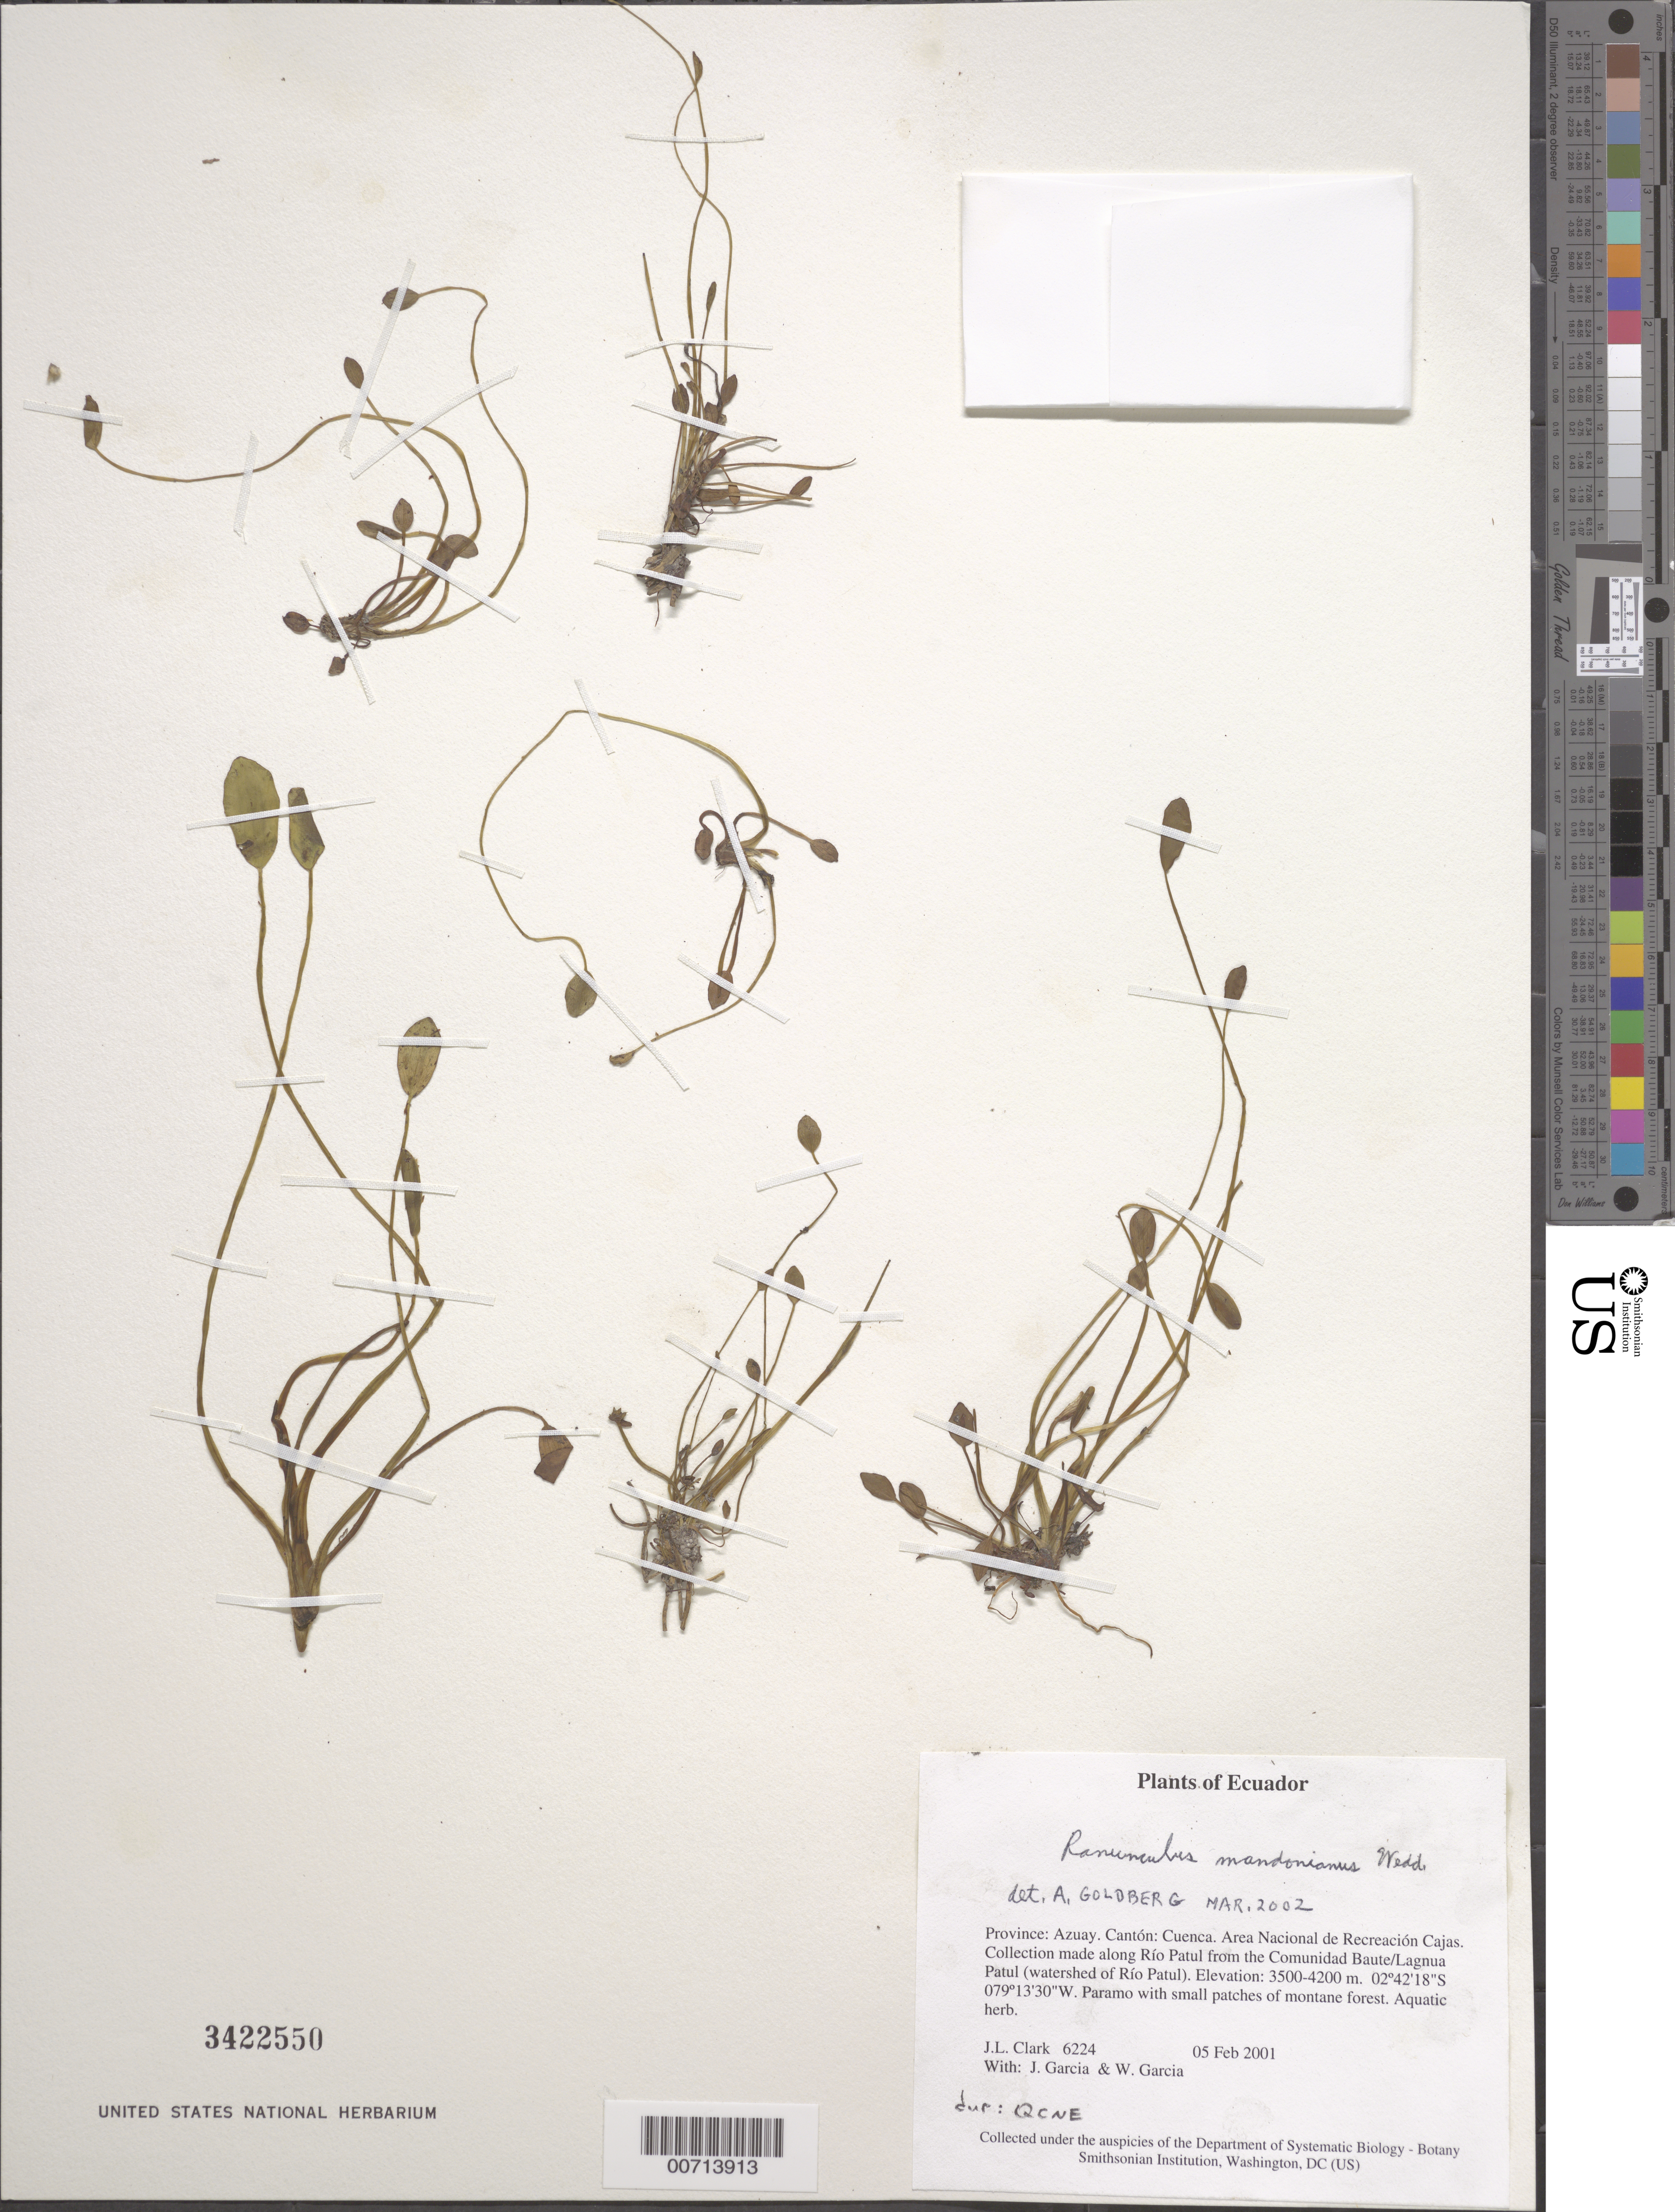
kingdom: Plantae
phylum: Tracheophyta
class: Magnoliopsida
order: Ranunculales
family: Ranunculaceae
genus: Ranunculus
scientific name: Ranunculus mandonianus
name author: Wedd.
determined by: Goldberg, Aaron, (US), NMNH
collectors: J. L. Clark, J. Garcia & W. Garcia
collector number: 6224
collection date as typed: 05 Feb 2001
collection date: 2001-02-05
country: Ecuador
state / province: Azuay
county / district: Cuenca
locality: Area Nacional de Recreación Cajas. Collection made along Río Patul from the Comunidad Baute/Lagnua Patul (watershed of Río Patul).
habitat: Paramo with small patches of montane forest.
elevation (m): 3500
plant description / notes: QCNE, US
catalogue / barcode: US 3422550